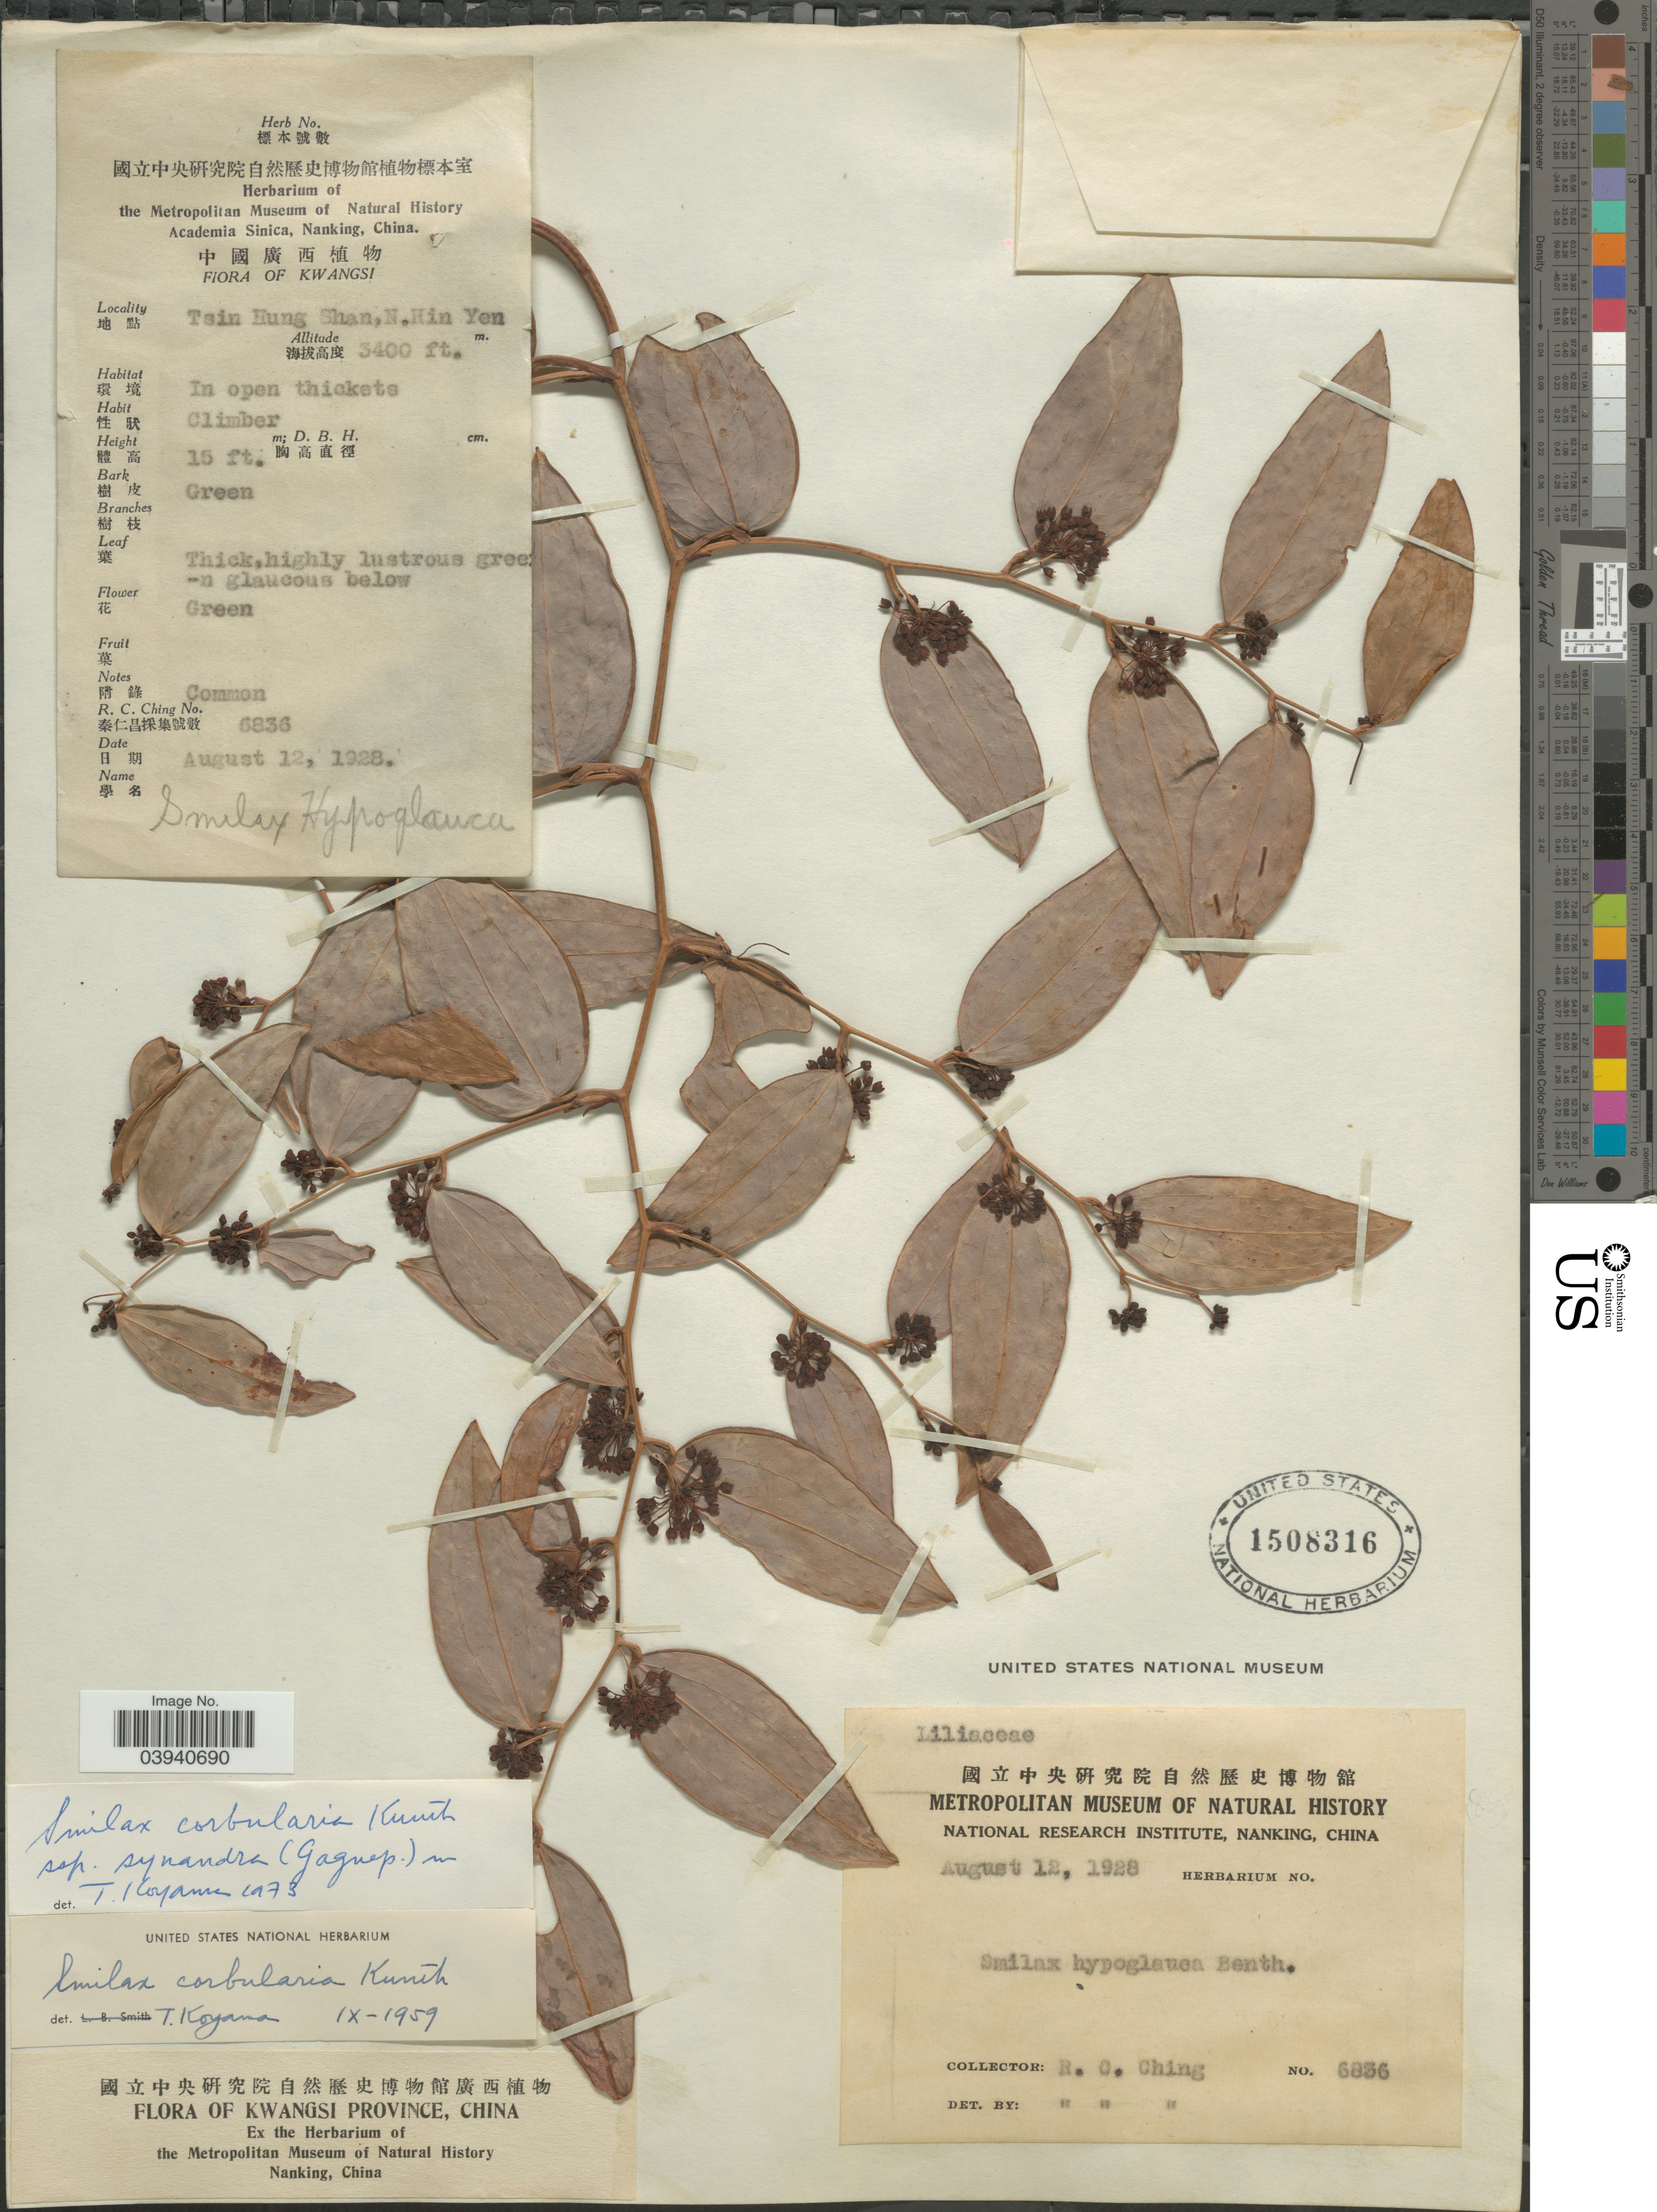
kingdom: Plantae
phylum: Tracheophyta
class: Liliopsida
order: Liliales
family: Smilacaceae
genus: Smilax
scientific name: Smilax corbularia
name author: Kunth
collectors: R. C. Ching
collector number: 6836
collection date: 1928-08-12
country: China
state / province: Guangxi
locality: Kwangsi Province. Tsin Hung Shan, N. Hin Yen.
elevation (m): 1036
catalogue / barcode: US 1508316